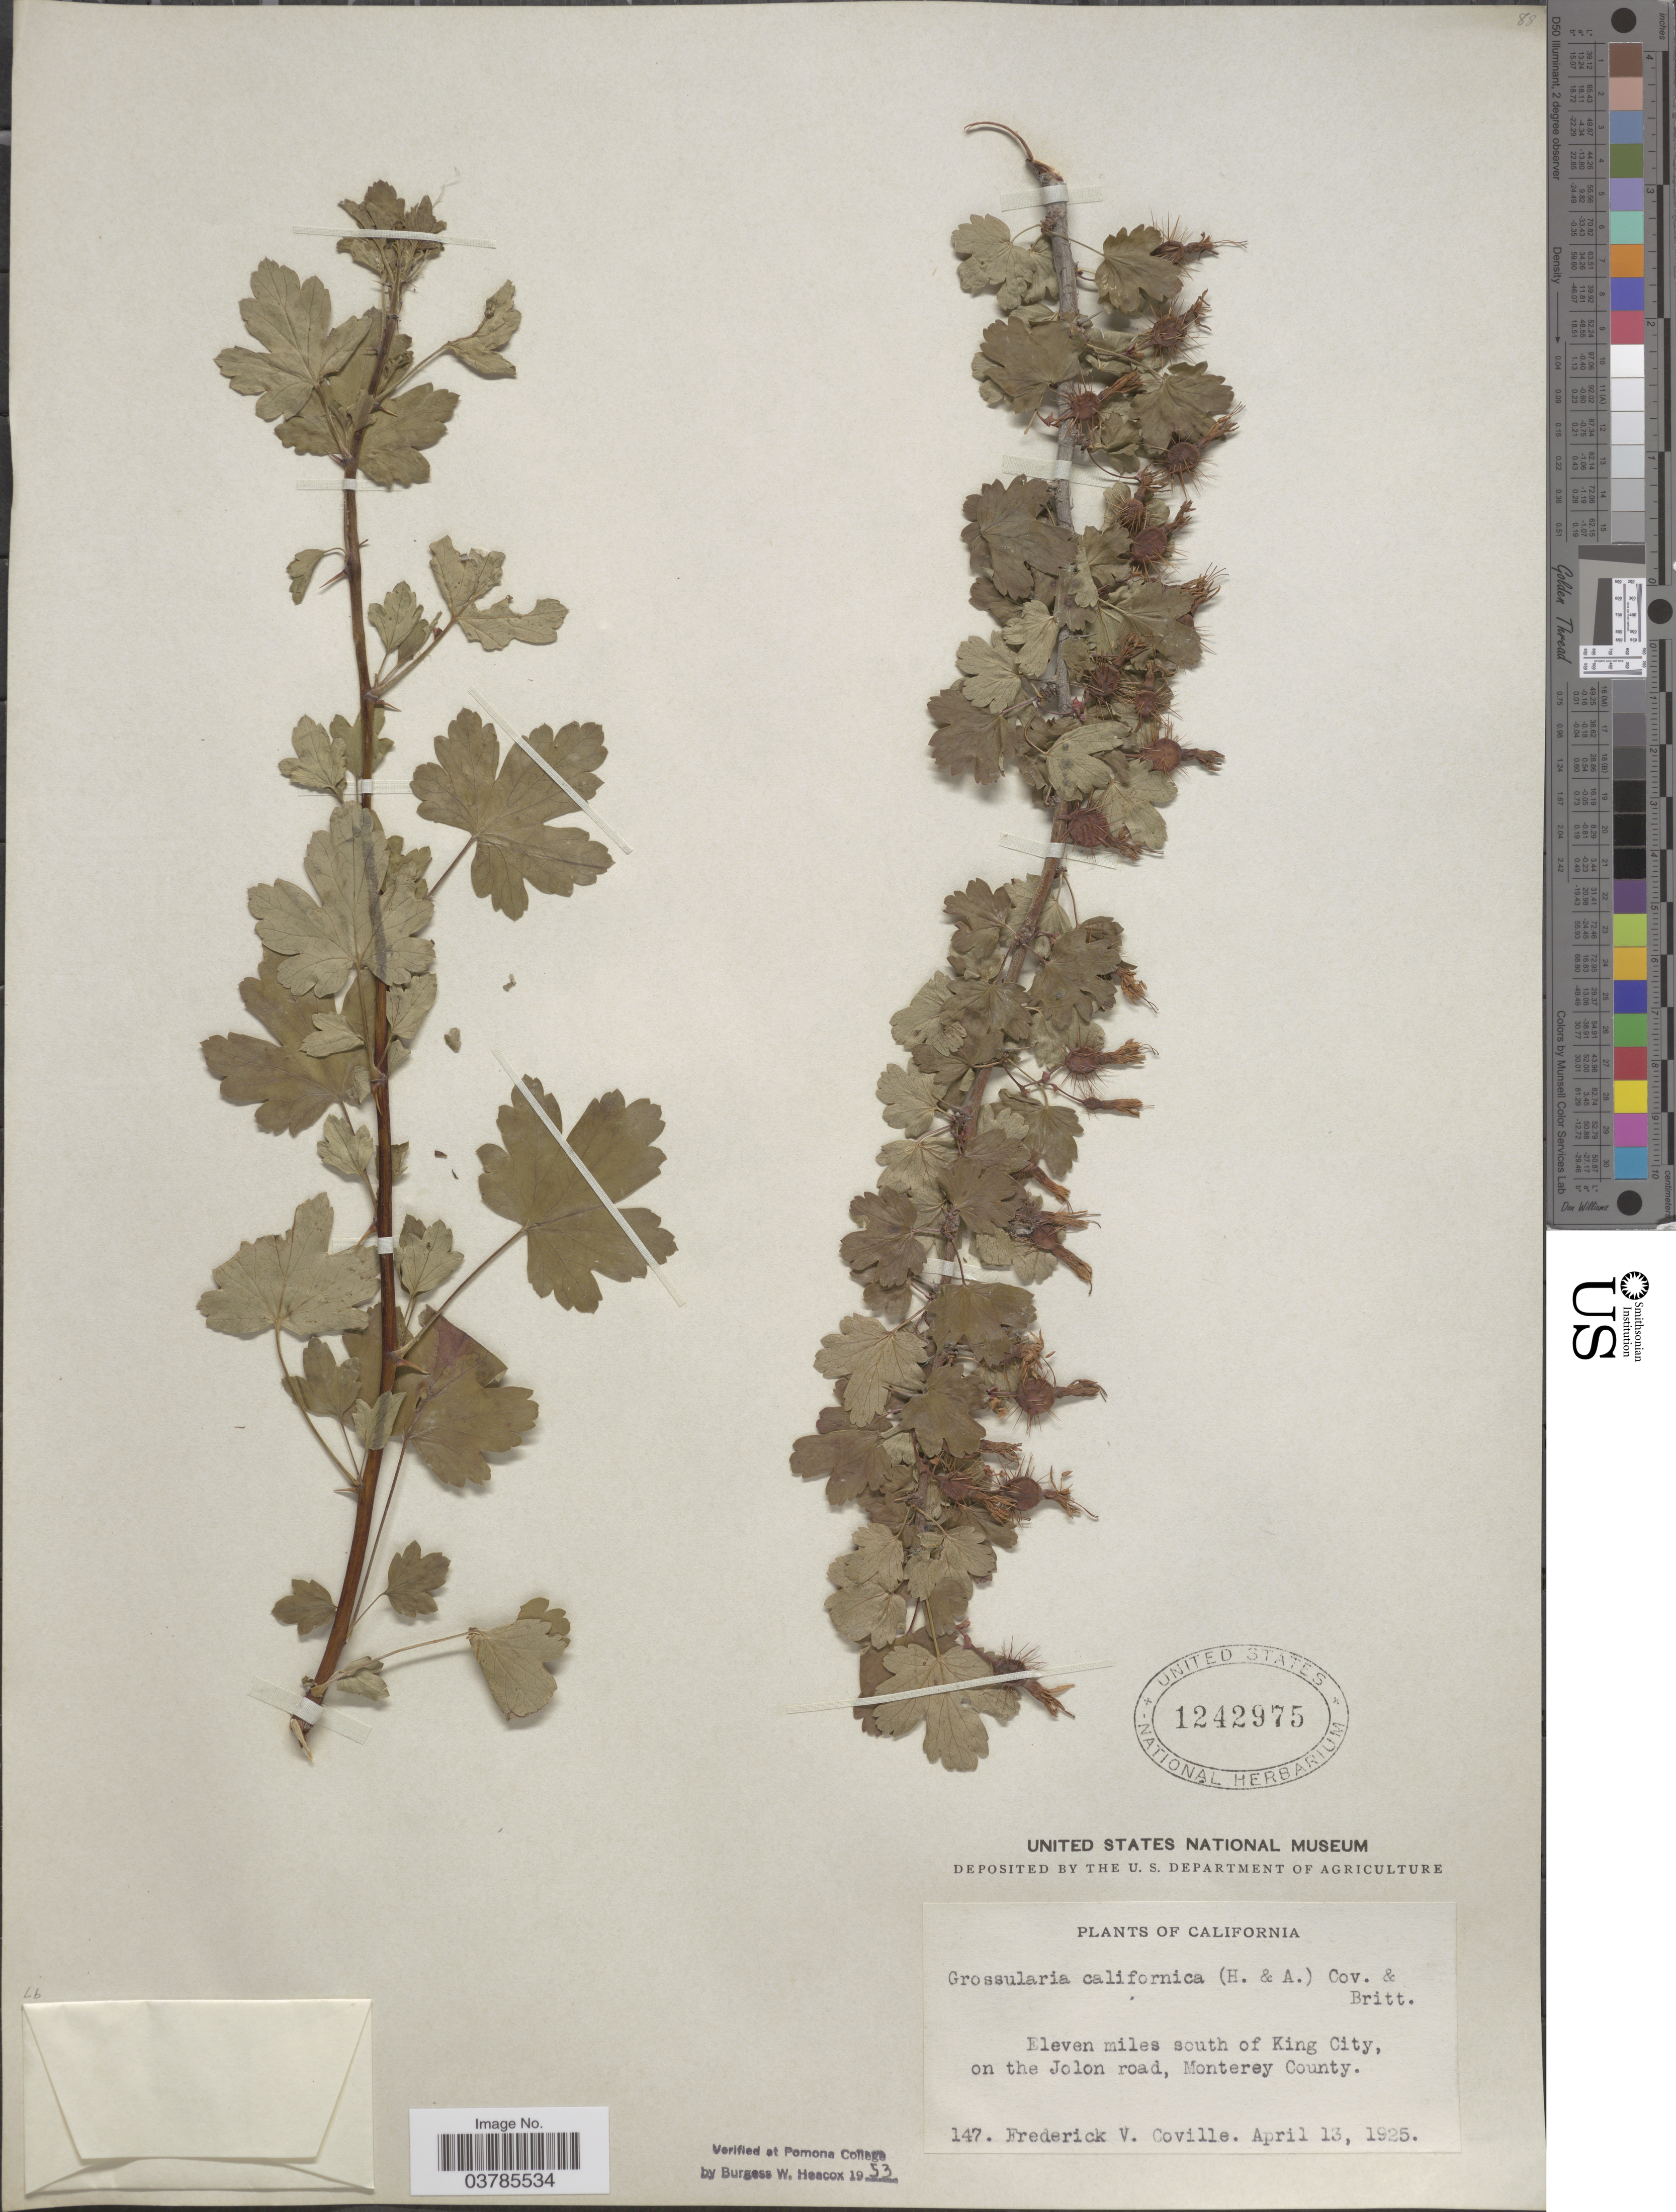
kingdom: Plantae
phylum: Tracheophyta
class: Magnoliopsida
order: Saxifragales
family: Grossulariaceae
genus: Ribes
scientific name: Ribes californicum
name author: Hook. & Arn.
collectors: F. V. Coville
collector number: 147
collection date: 1925-04-13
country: United States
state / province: California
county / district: Monterey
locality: Eleven miles south of King City, on the Jolon road, Monterey County.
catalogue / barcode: US 1242975